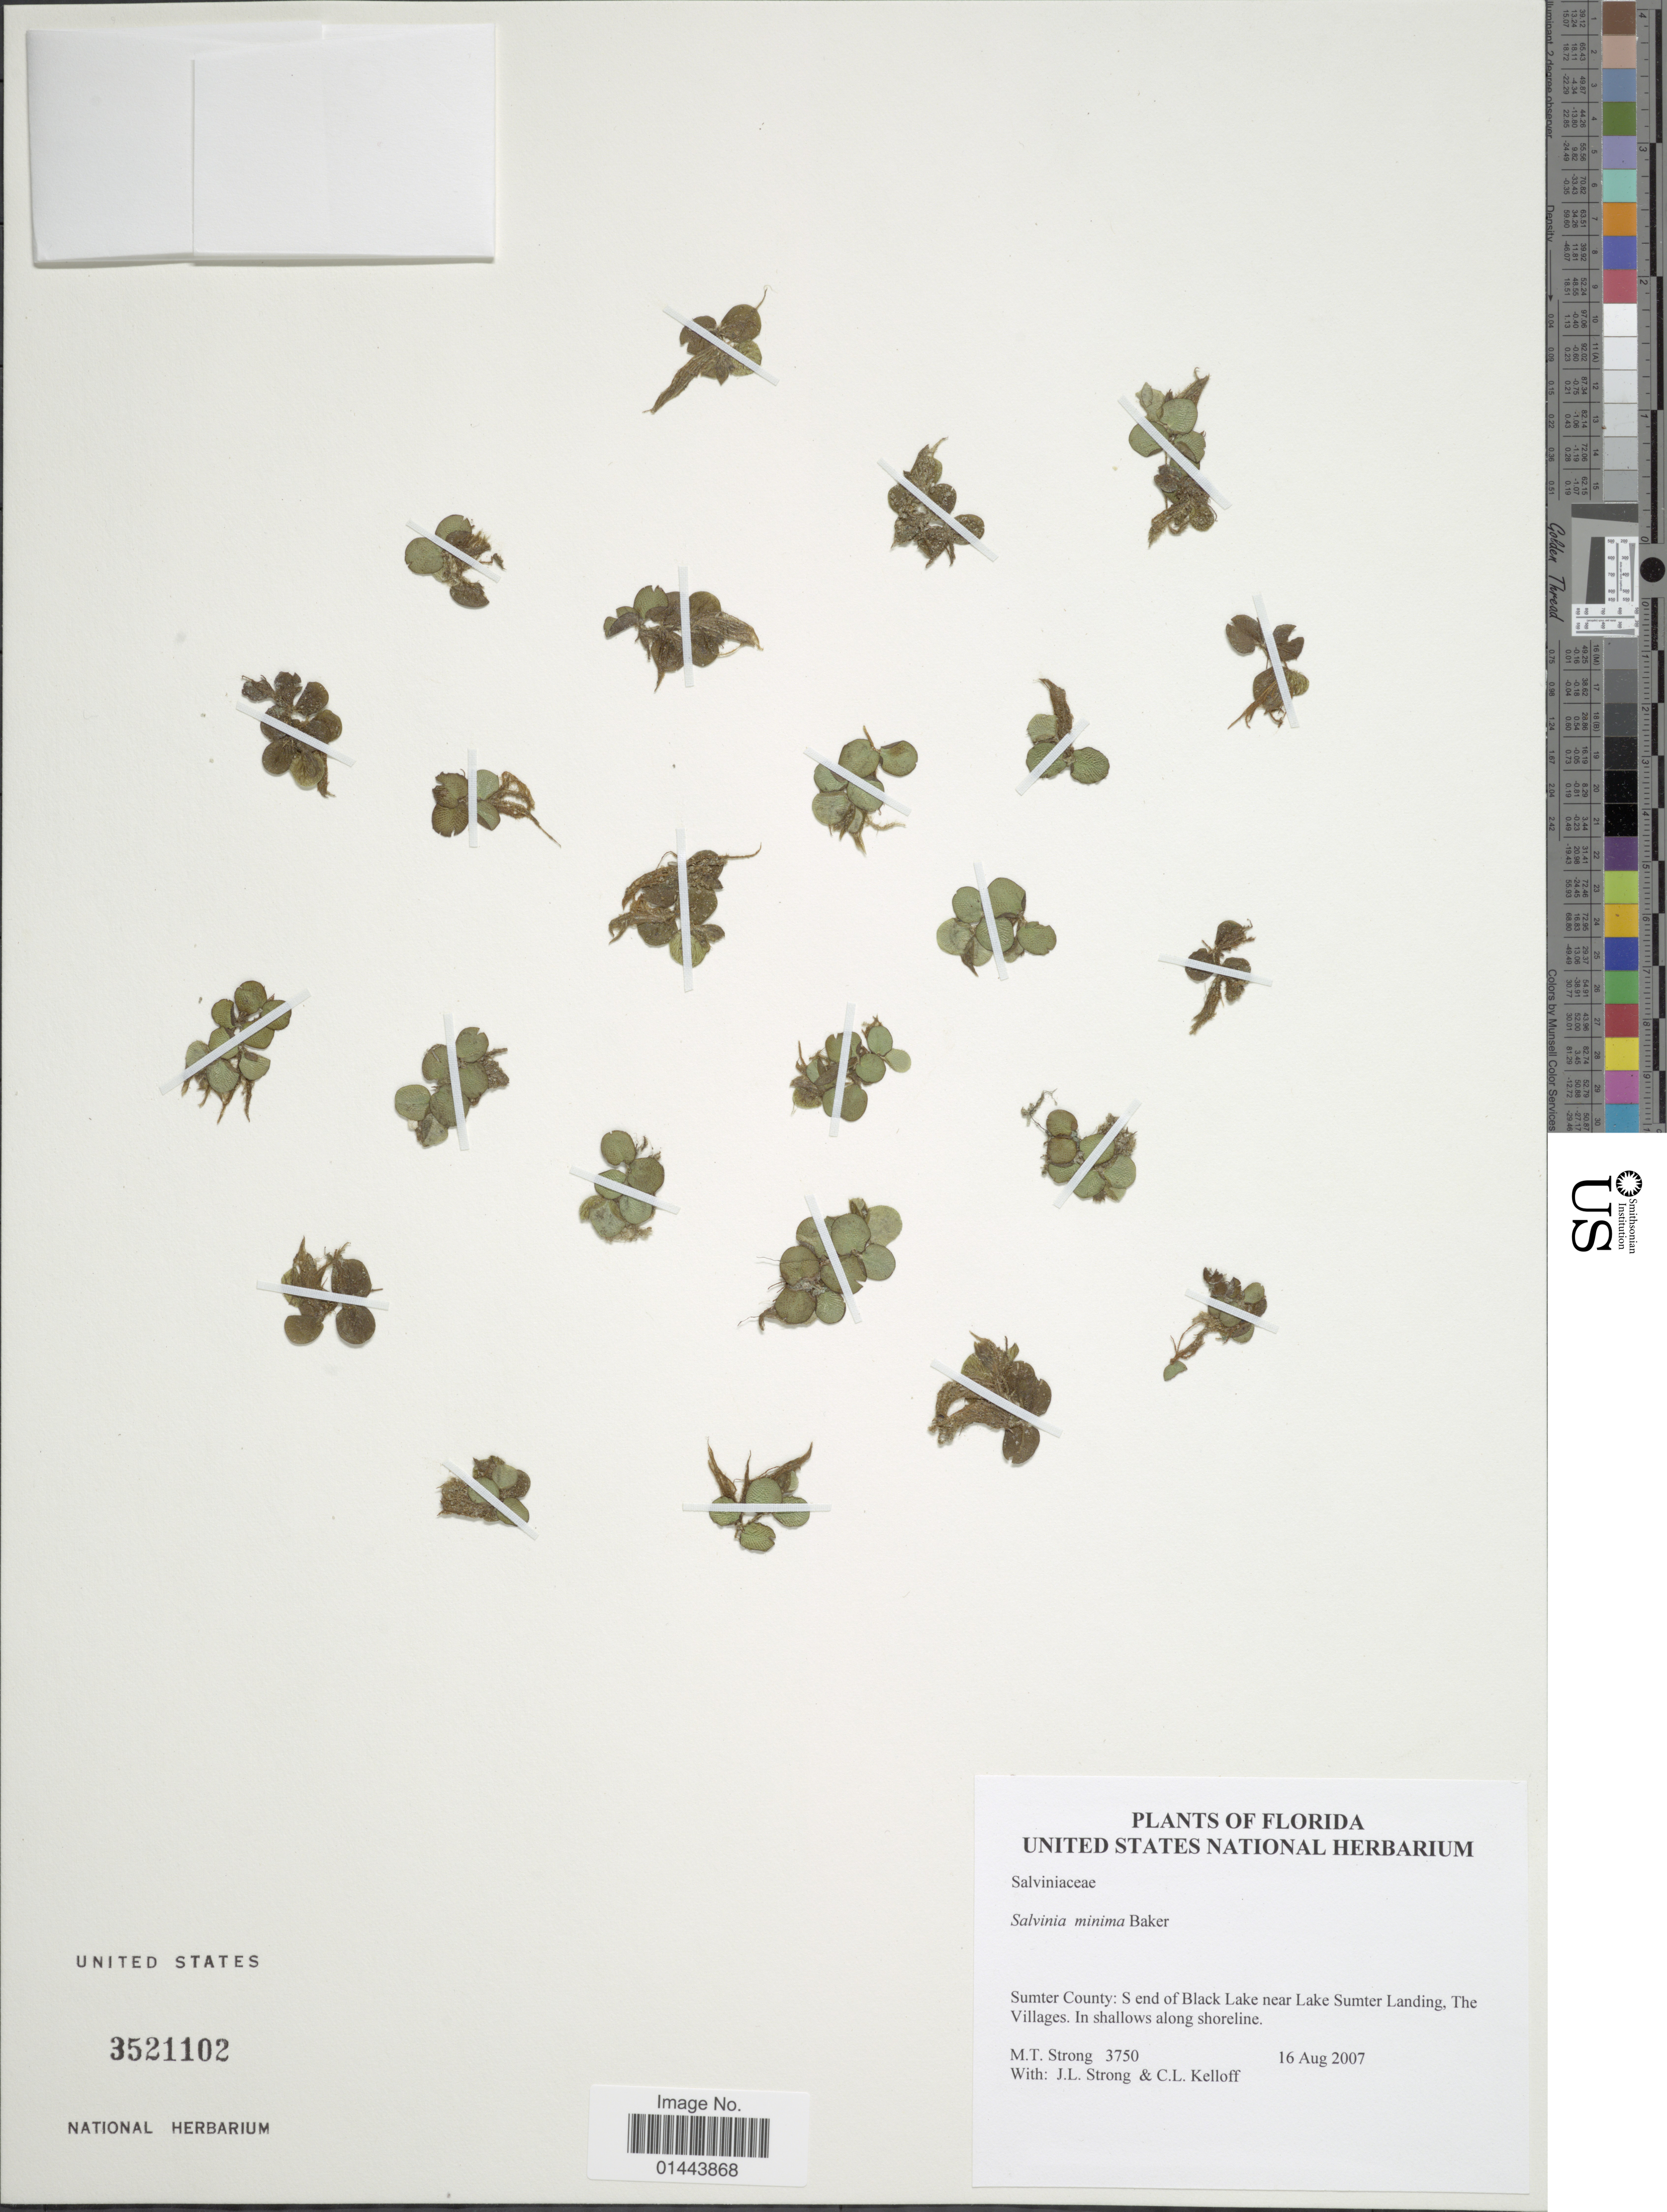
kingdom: Plantae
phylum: Tracheophyta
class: Polypodiopsida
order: Salviniales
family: Salviniaceae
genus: Salvinia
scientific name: Salvinia minima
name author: Baker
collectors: M. T. Strong, J. Strong & C. L. Kelloff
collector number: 3750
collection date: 2007-08-16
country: United States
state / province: Florida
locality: Sumter County: S end of Black Lake near Lake Sumter Landing, The Villages, in shallows along shoreline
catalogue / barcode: US 3521102